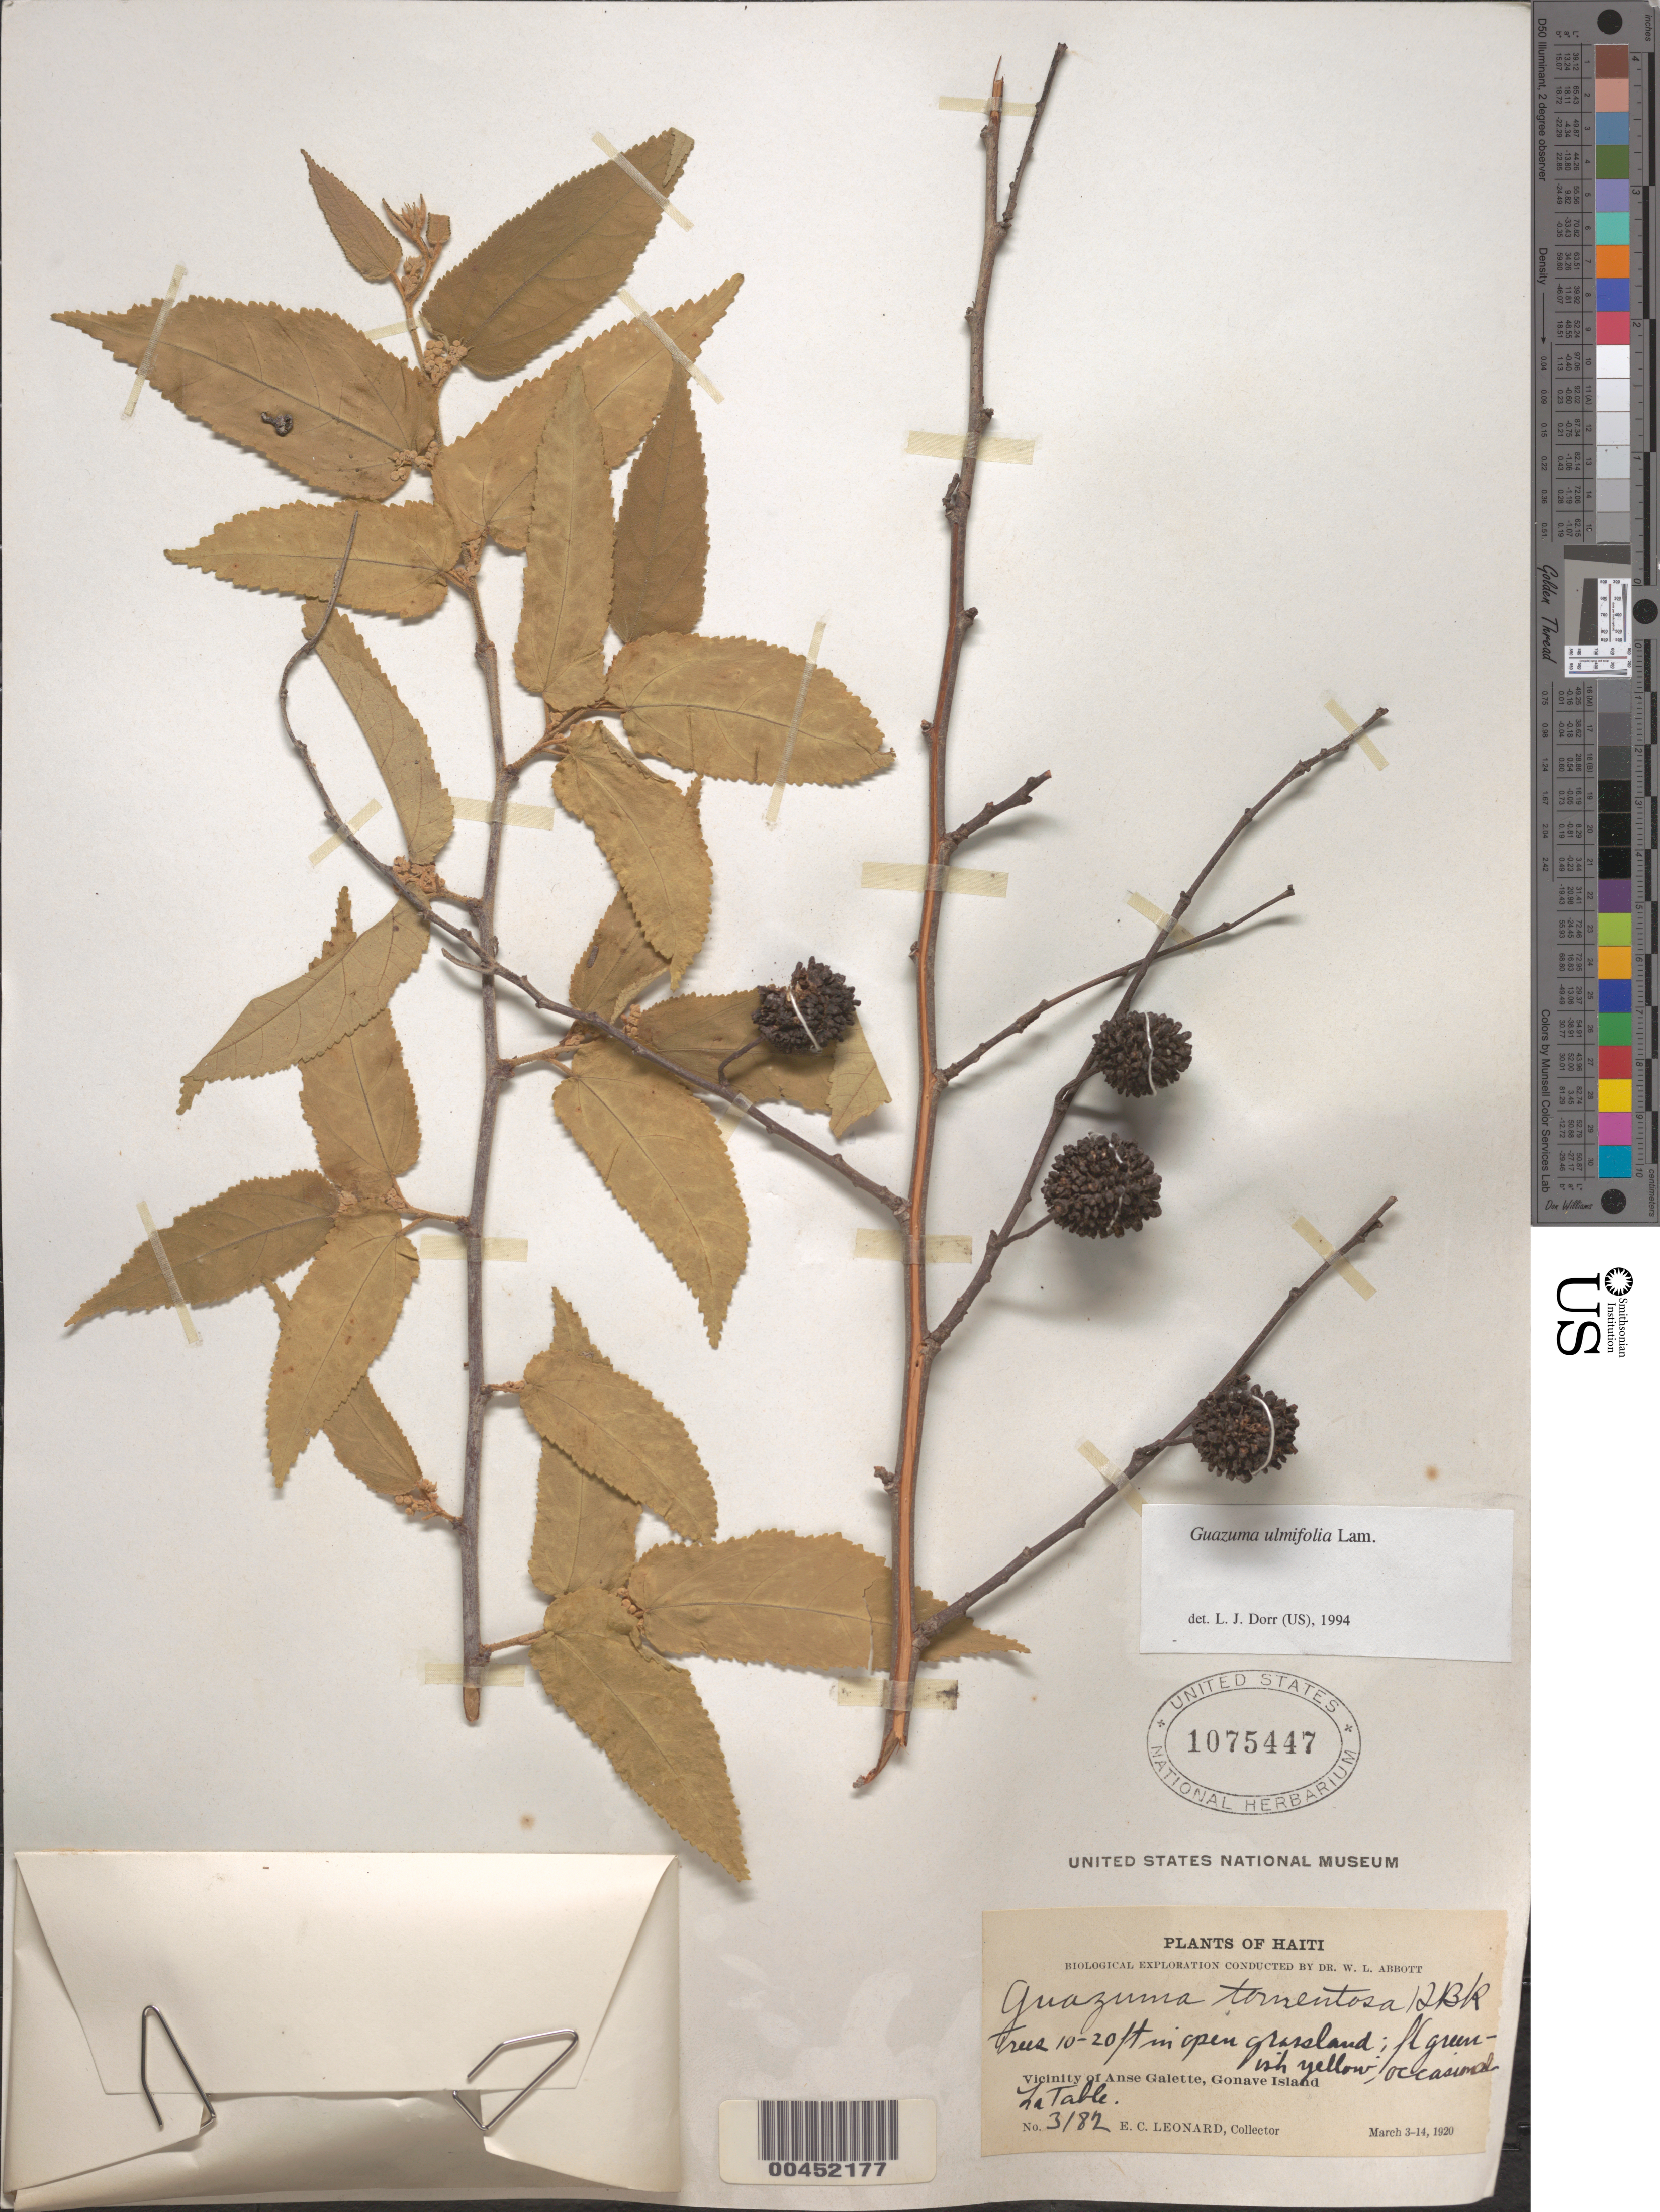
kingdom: Plantae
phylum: Tracheophyta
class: Magnoliopsida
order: Malvales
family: Malvaceae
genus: Guazuma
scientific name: Guazuma ulmifolia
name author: Lam.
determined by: Dorr, L. J., (BOT), Smithsonian Institution - National Museum of Natural History (UNITED STATES)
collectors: E. C. Leonard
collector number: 3182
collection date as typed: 03 Mar 1920 to 14 Mar 1920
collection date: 1920-03-03/1920-03-14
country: Haiti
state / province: Ouest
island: Gonave Island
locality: La Table, vicinity of Anse Galette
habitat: Open grassland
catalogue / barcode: US 1075447